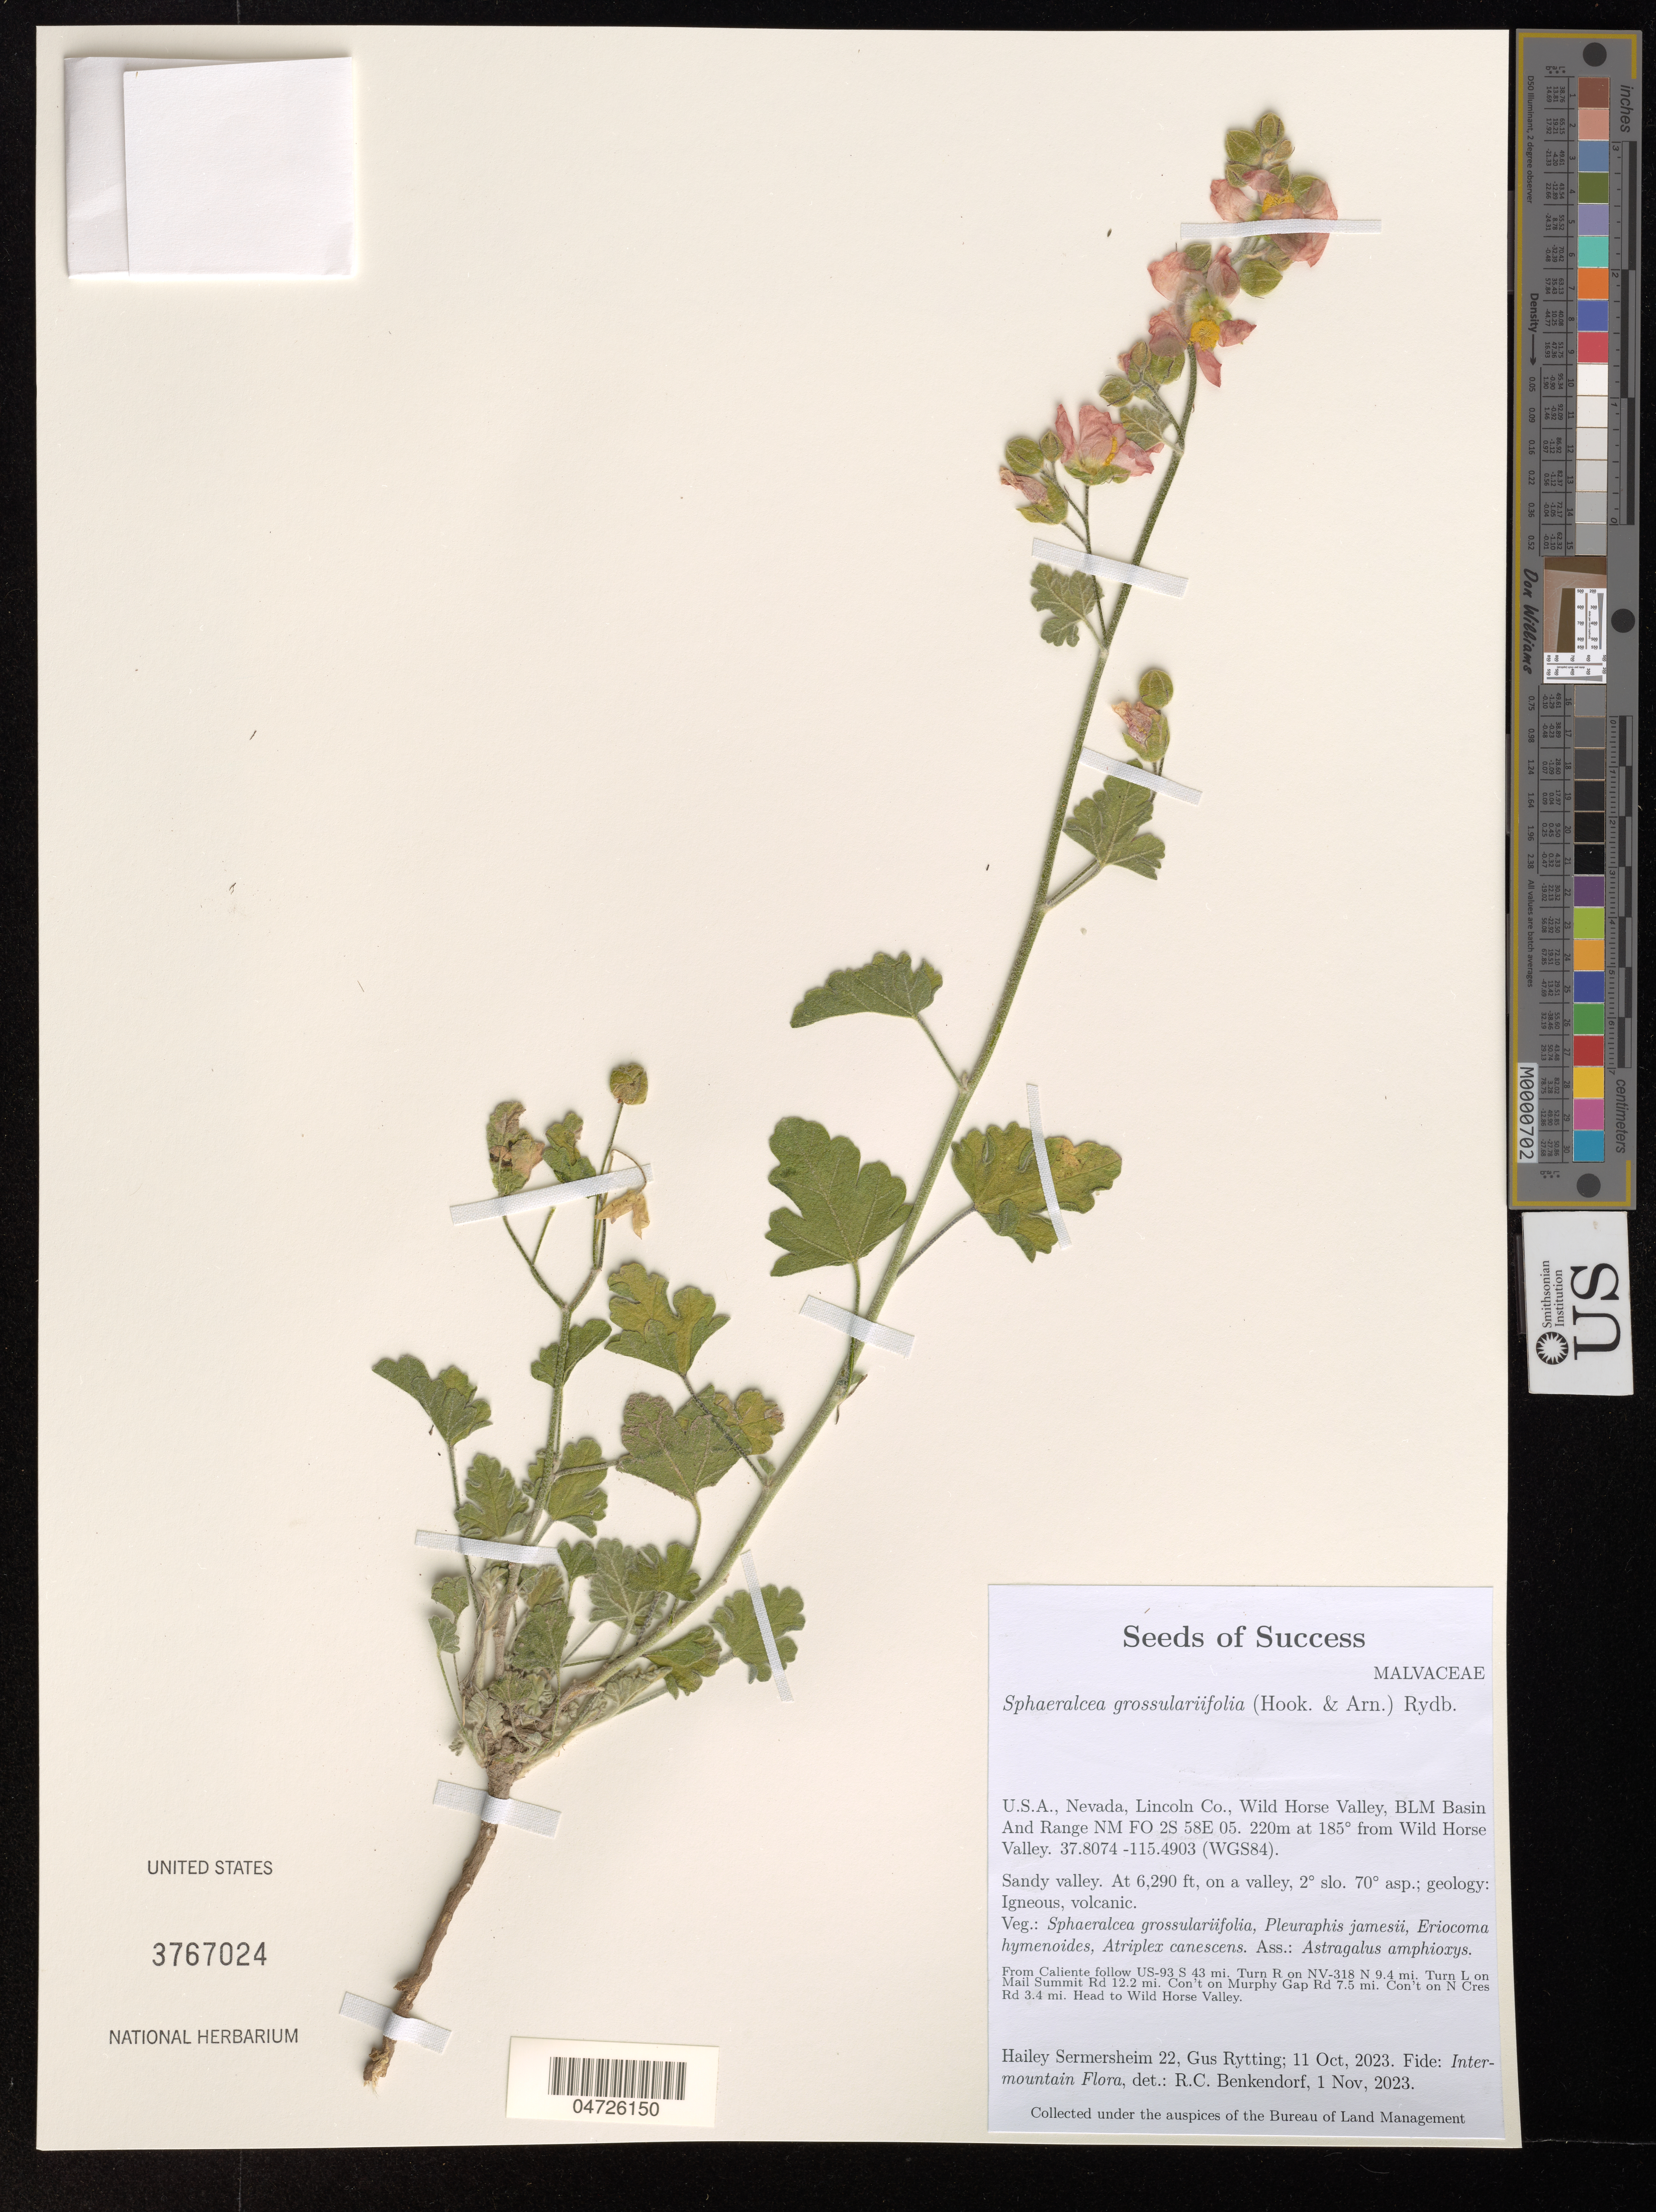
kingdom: Plantae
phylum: Tracheophyta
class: Magnoliopsida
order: Malvales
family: Malvaceae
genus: Sphaeralcea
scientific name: Sphaeralcea grossulariifolia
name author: (Hook. & Arn.) Rydb.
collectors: H. Sermersheim & G. Rytting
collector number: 22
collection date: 2023-10-11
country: United States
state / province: Nevada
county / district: Lincoln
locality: Lincoln Co., Wild Horse Valley, BLM Basin And Range NM FO 2S 58E 05. 220m at 185º from Wild Horse Valley. (WGS84). From Caliente follow US-93 S 43 mi. Turn R on NV-318 N 9.4 mi. Turn L on Mail Summit Rd 12.2 mi. Con't on Murphy Gap Rd 7.5 mi. Con't on N Cres Rd 3.4 mi. Head to Wild Horse Valley.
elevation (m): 1917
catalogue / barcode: US 3767024